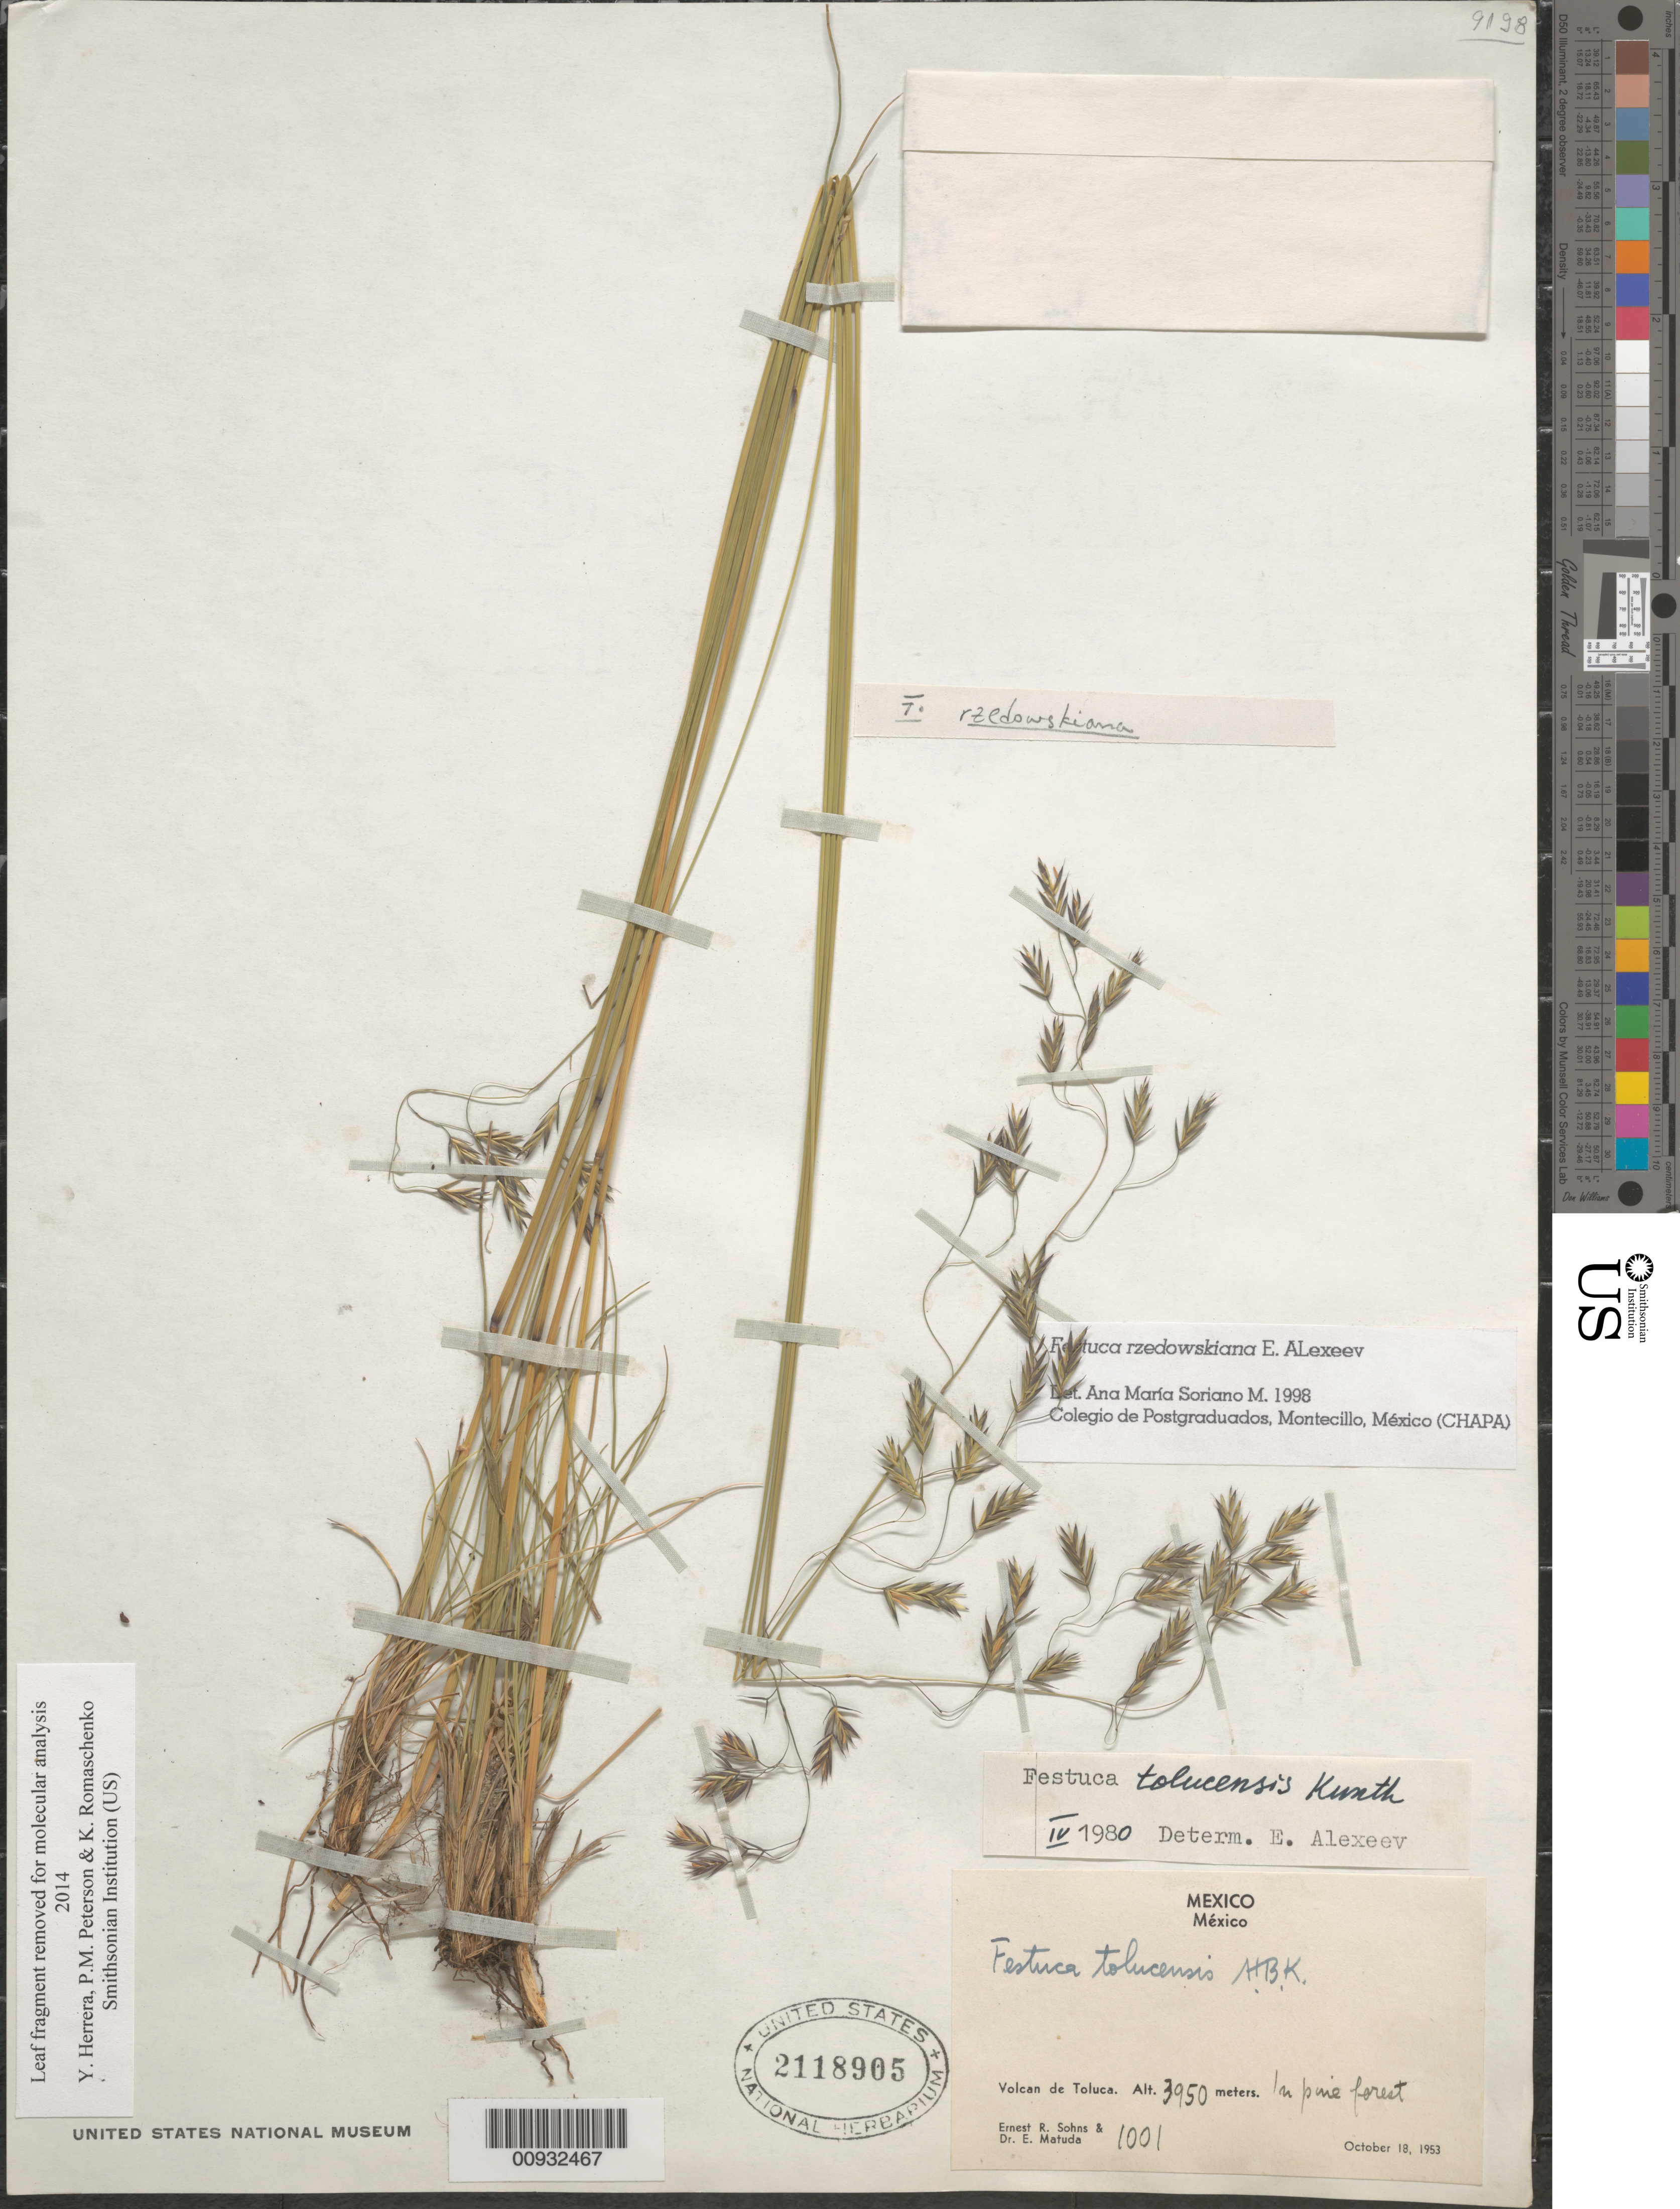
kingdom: Plantae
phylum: Tracheophyta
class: Liliopsida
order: Poales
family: Poaceae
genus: Festuca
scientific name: Festuca rzedowskiana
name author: E.B. Alexeev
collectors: E. R. Sohns & E. Matuda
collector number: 1001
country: Mexico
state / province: México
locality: Volcan de Toluca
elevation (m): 3950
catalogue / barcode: US 2118905